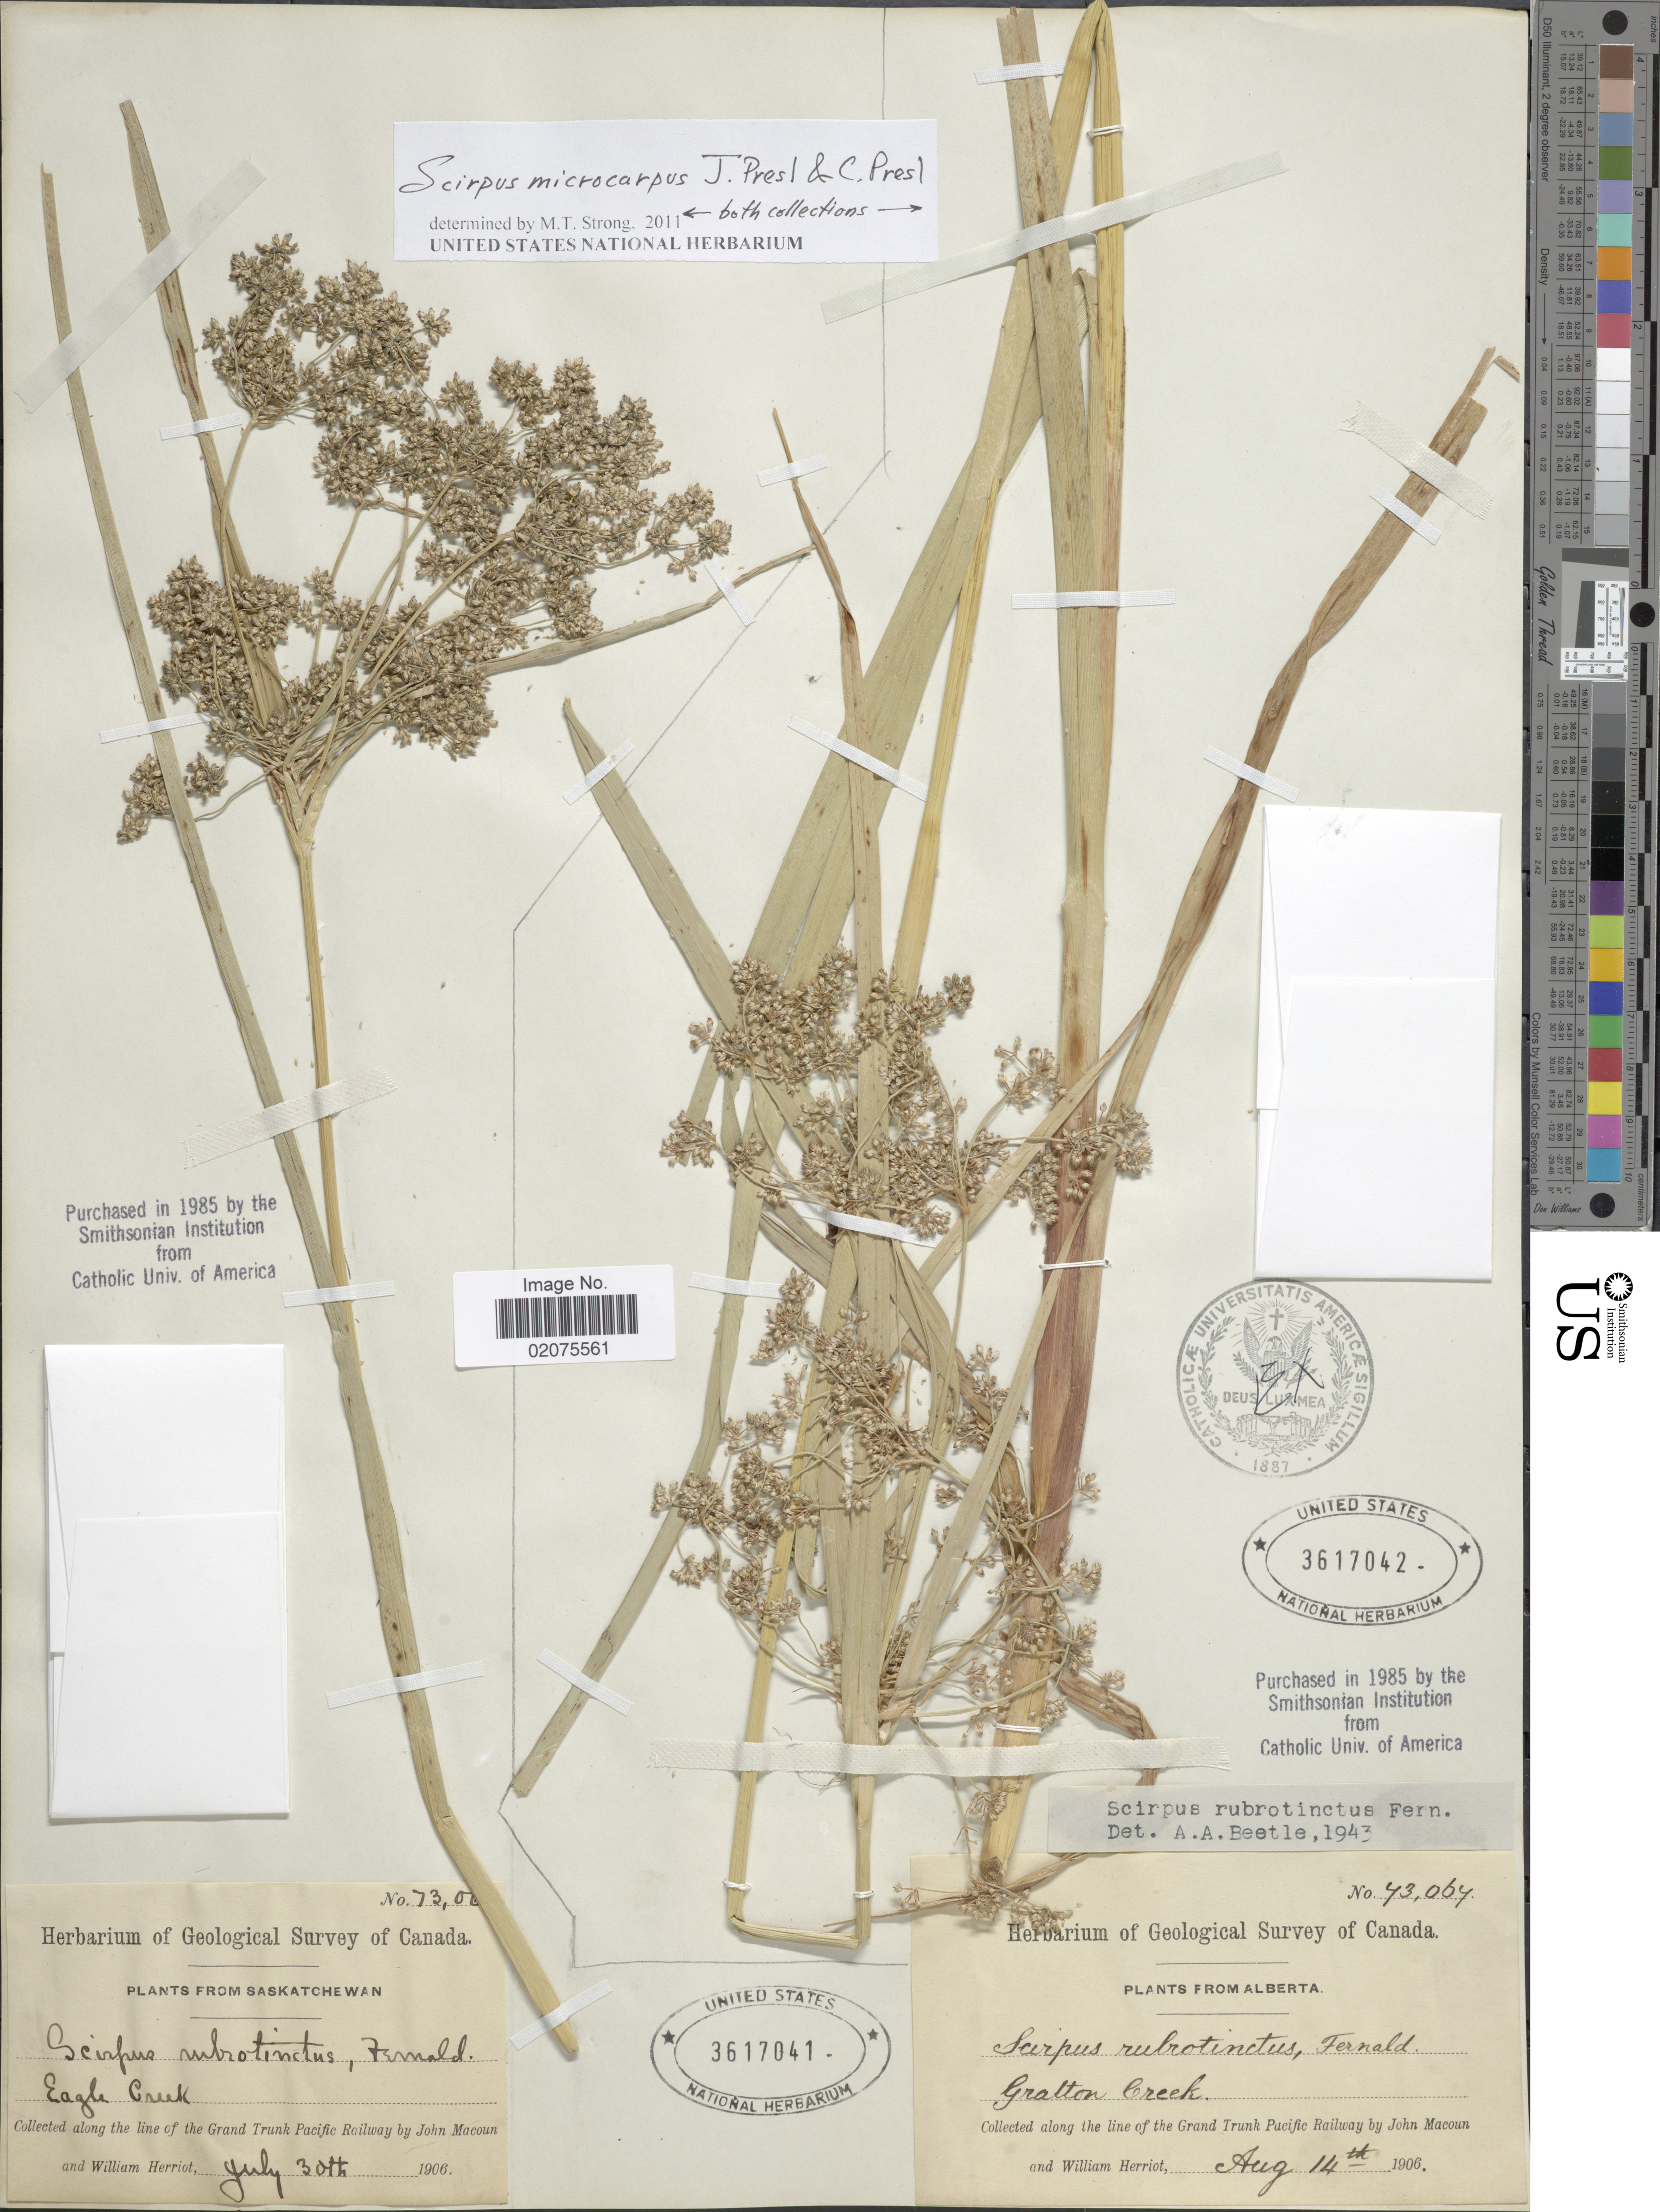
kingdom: Plantae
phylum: Tracheophyta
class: Liliopsida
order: Poales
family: Cyperaceae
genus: Scirpus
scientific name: Scirpus microcarpus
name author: J. Presl & C. Presl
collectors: J. Macoun & W. Herriot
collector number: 73064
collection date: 1906-08-14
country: Canada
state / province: Alberta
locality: Gratton Creek. Along the line of the Grand Trunk Pacific Railway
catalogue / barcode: US 3617042-2